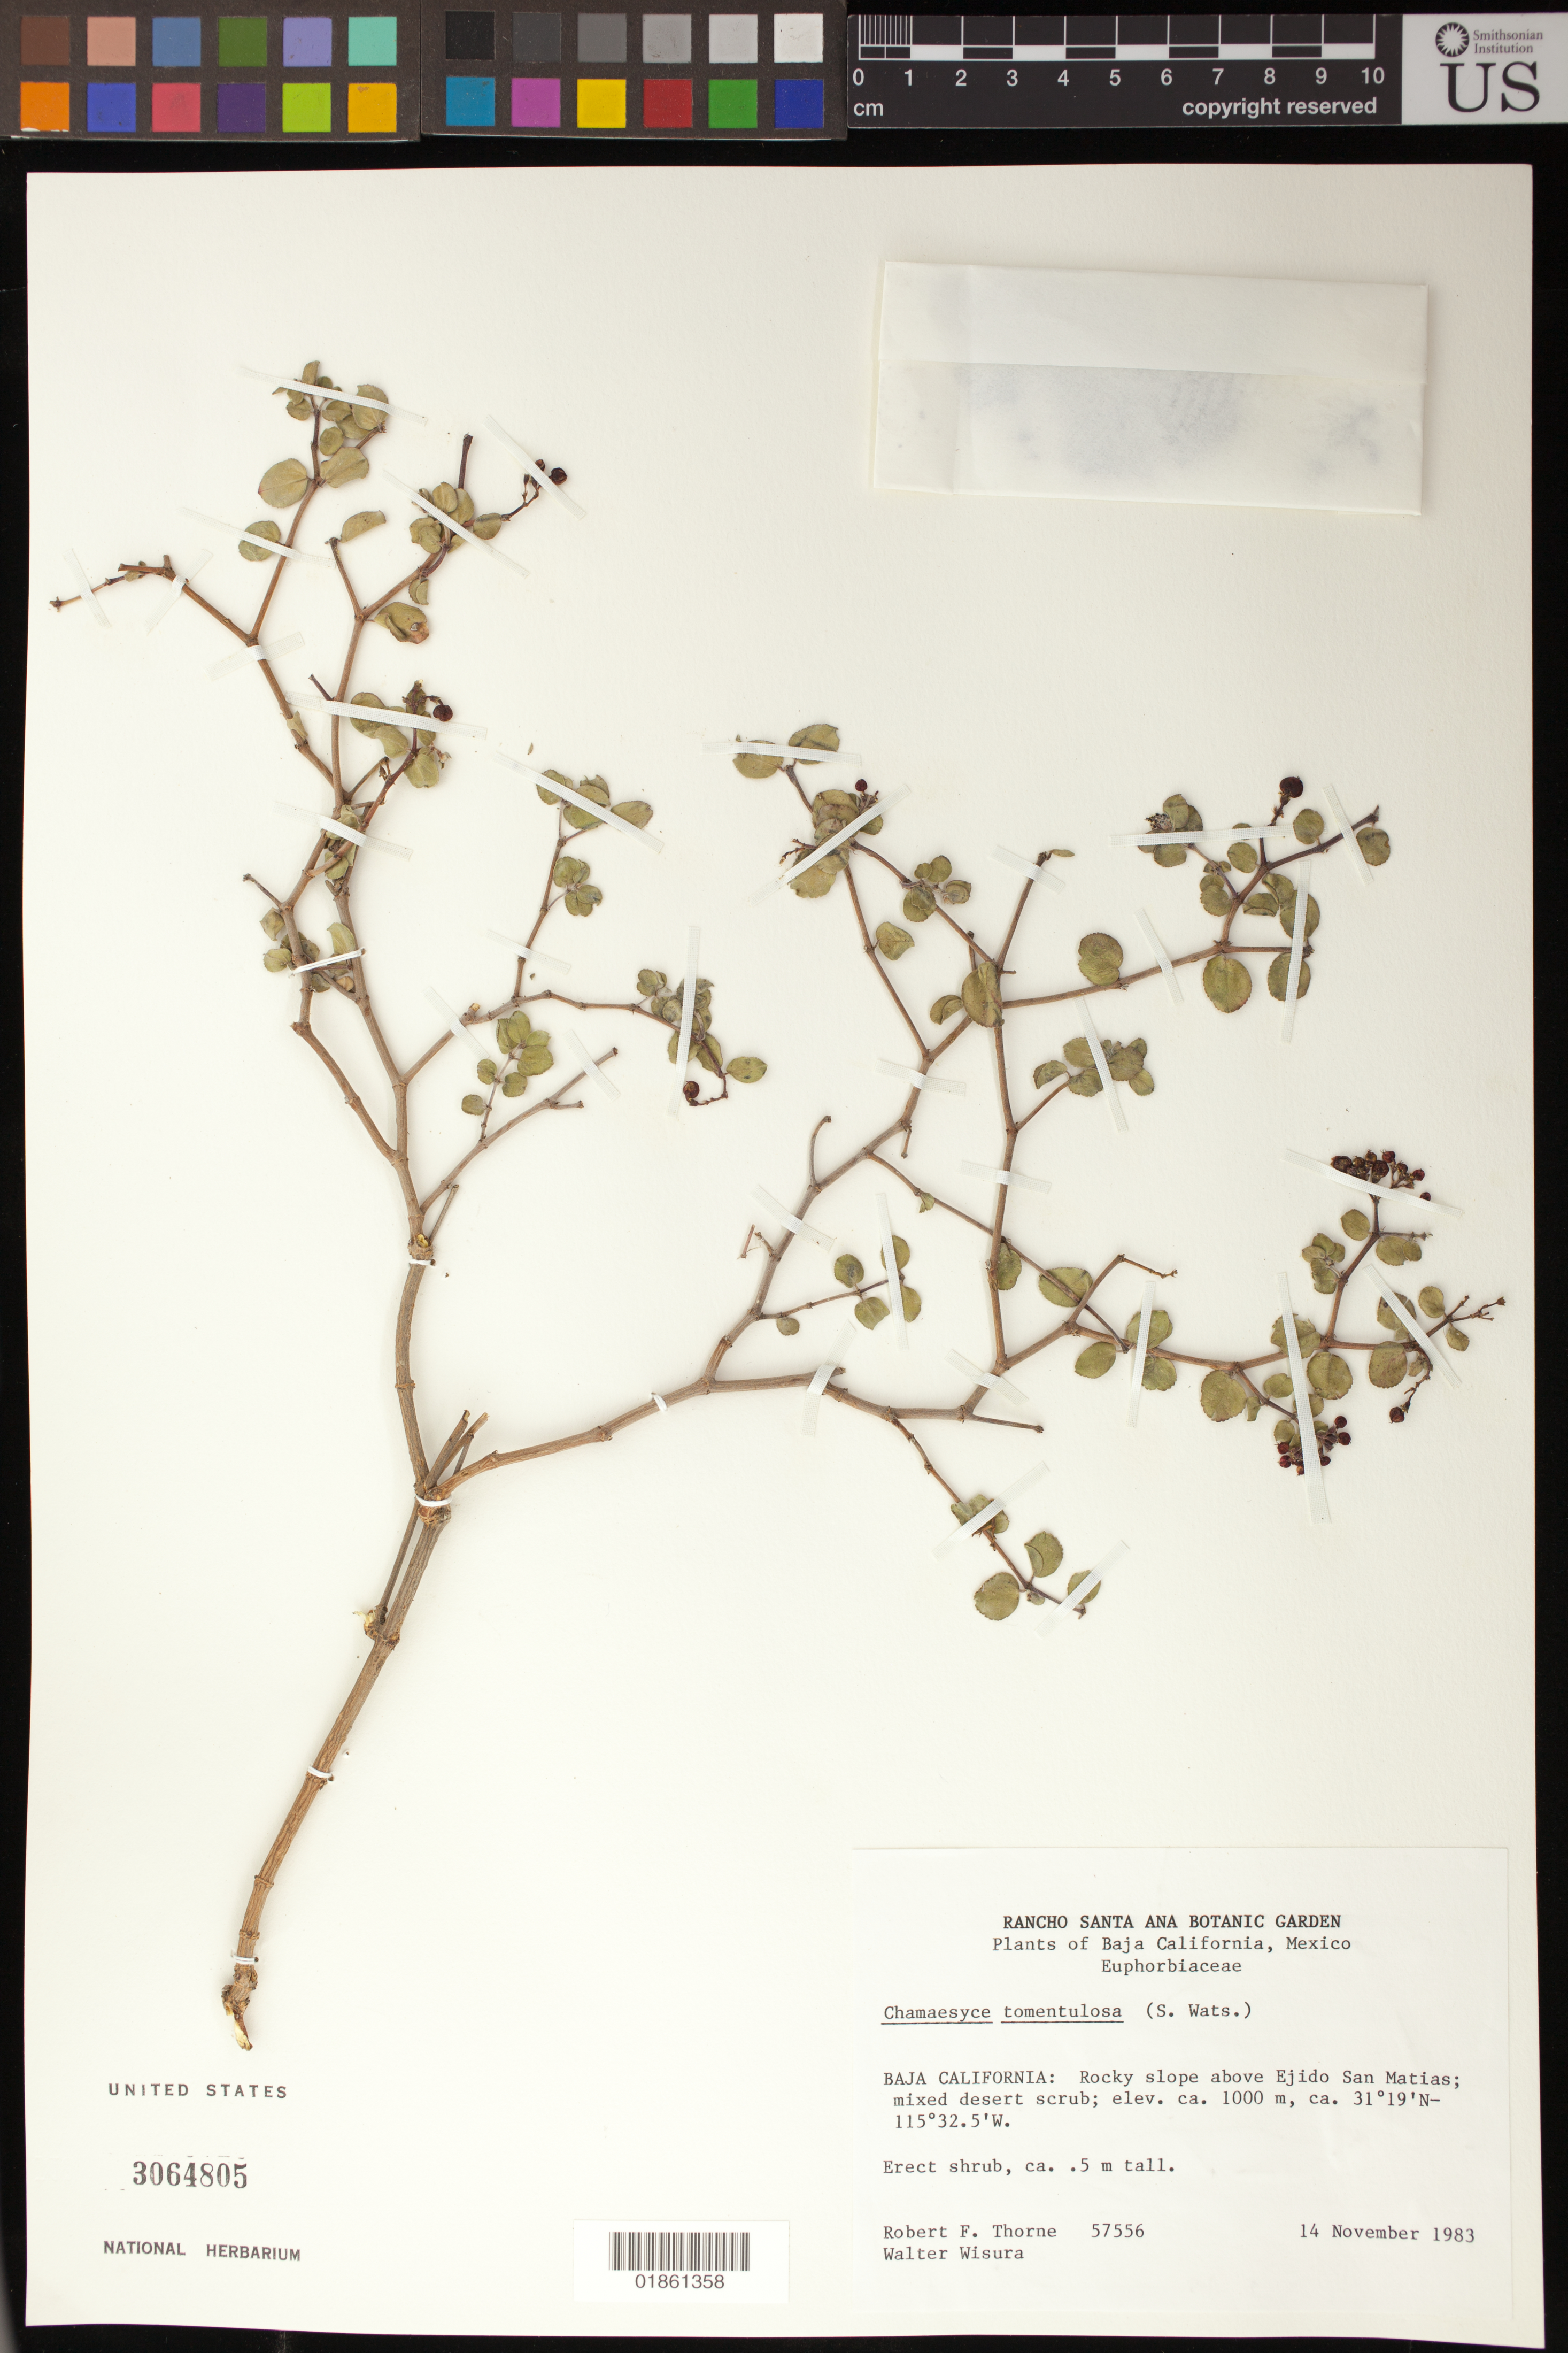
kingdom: Plantae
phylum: Tracheophyta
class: Magnoliopsida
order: Malpighiales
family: Euphorbiaceae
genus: Euphorbia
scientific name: Euphorbia tomentulosa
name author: S. Watson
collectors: R. F. Thorne & W. Wisura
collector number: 57556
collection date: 1983-11-14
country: Mexico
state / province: Baja California Norte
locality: Rocky slope above Ejido San Matias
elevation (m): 1000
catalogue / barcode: US 3064805